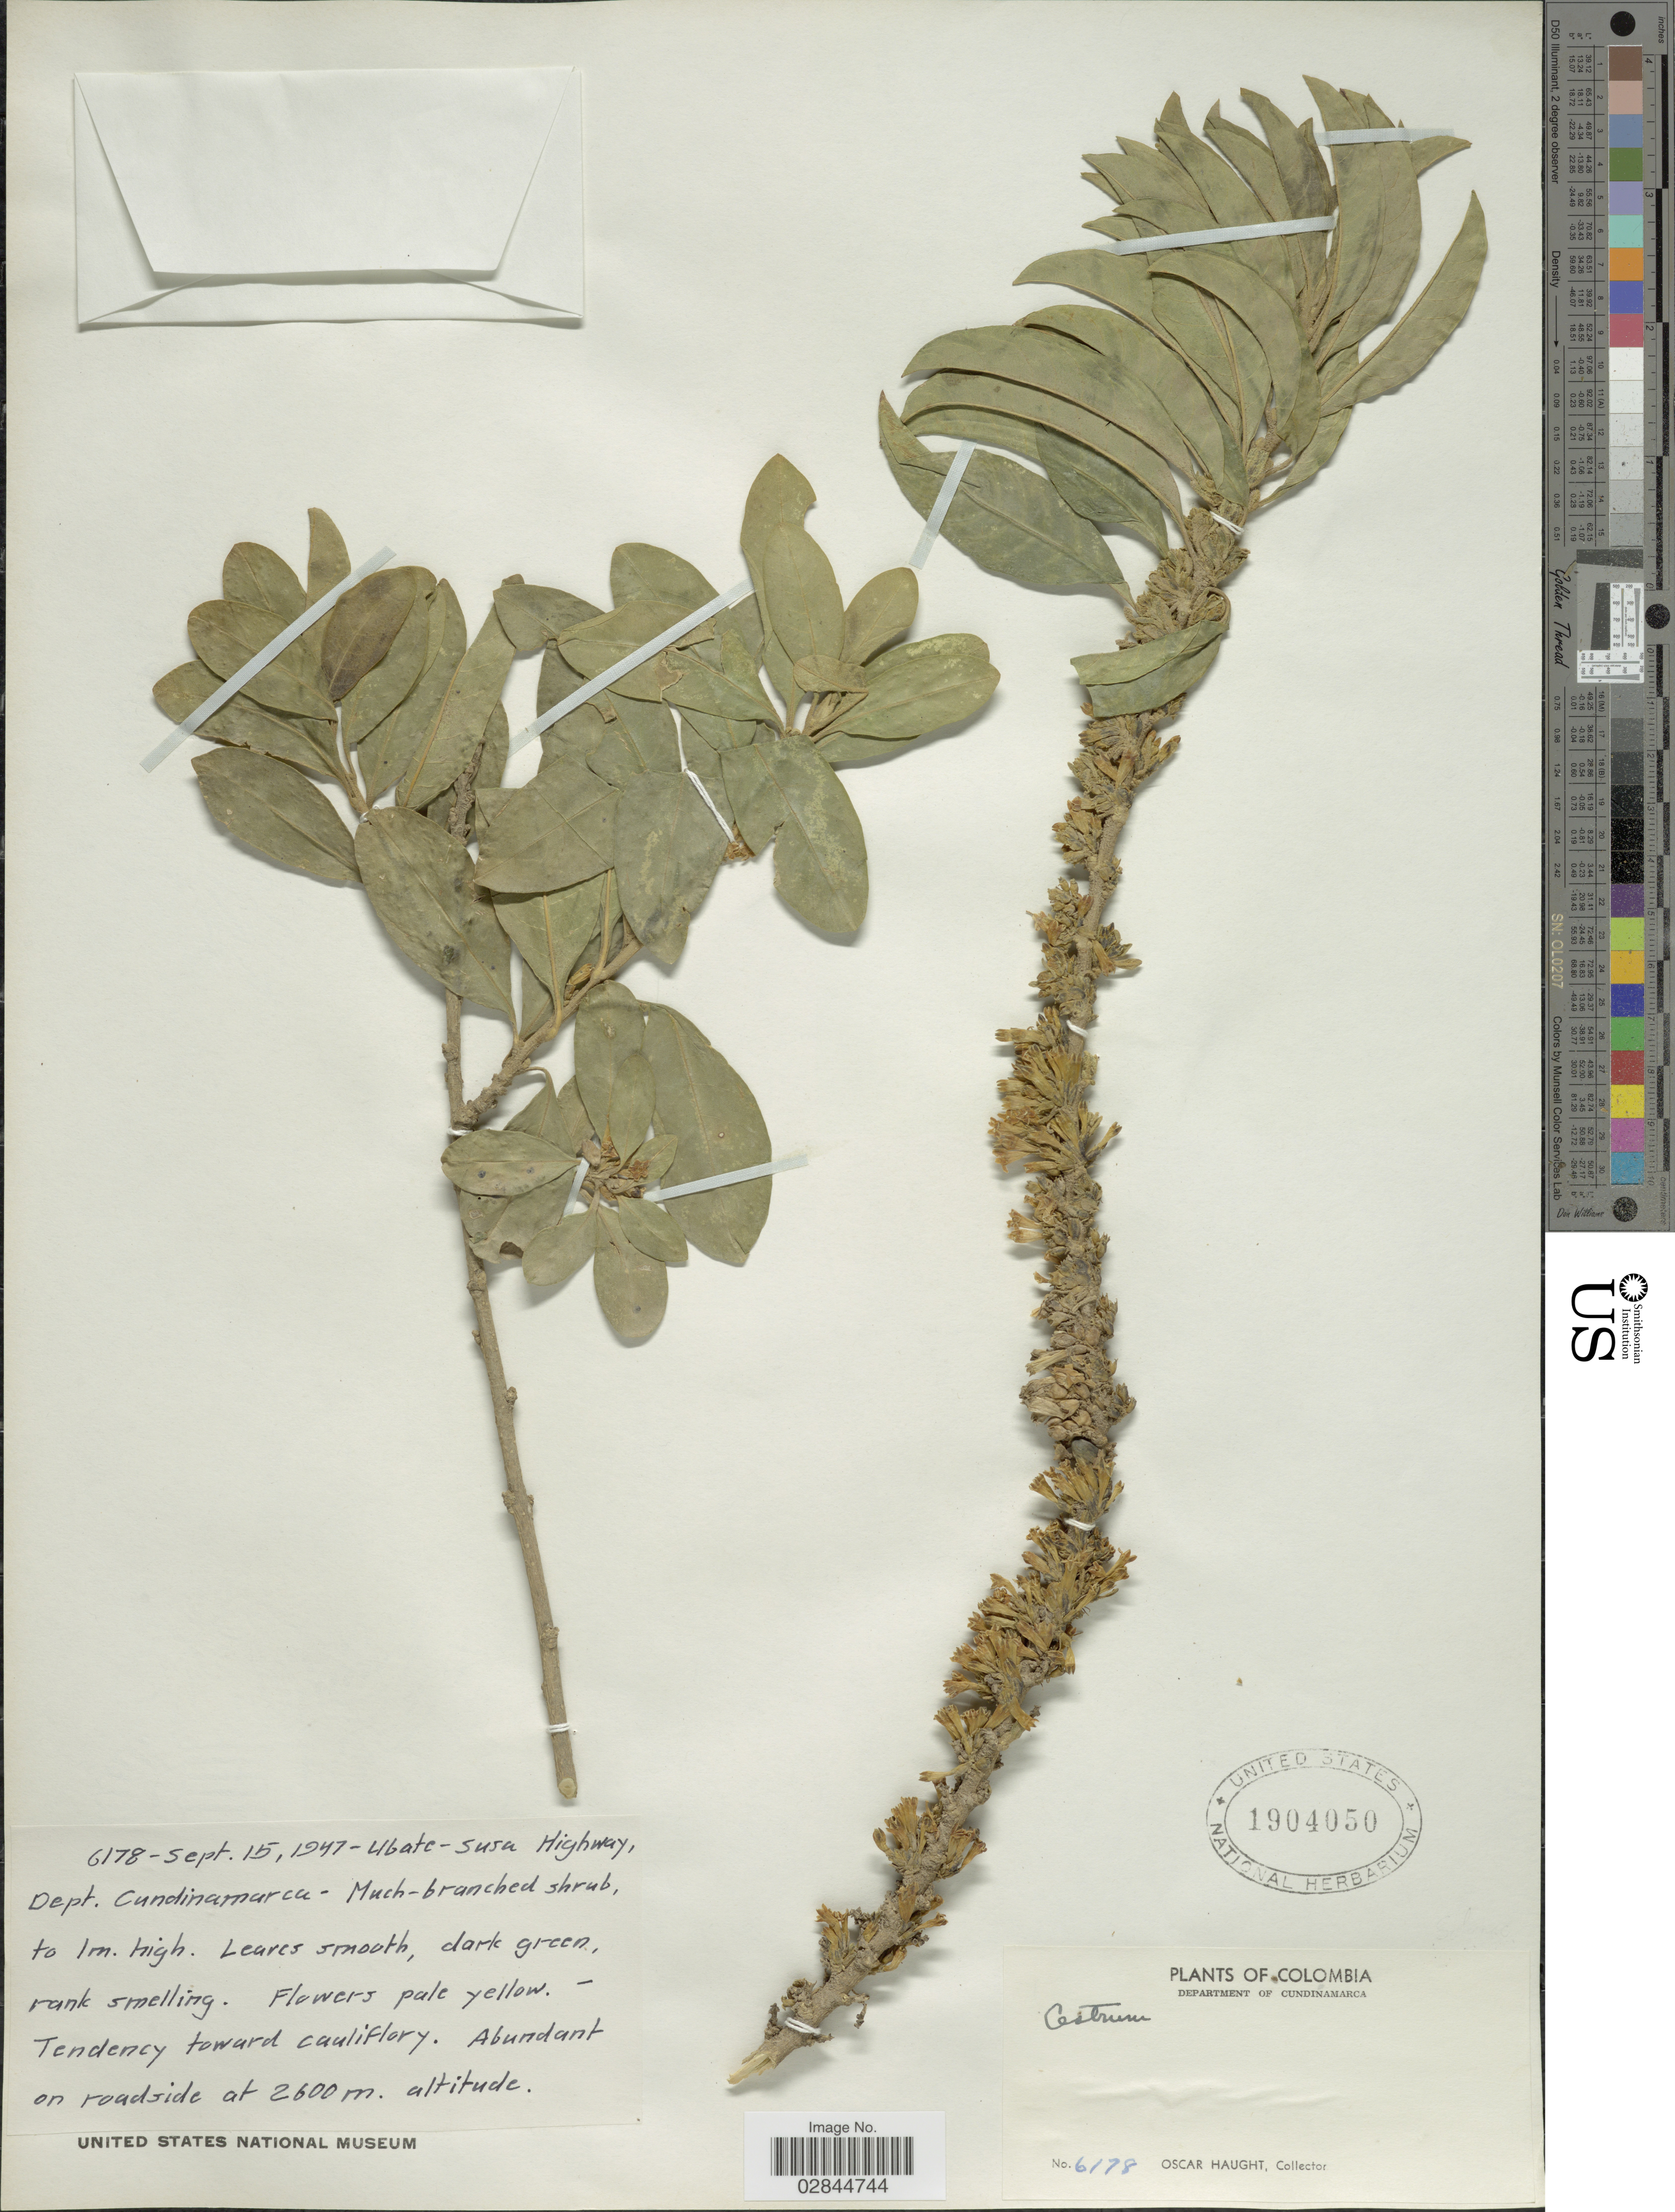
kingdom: Plantae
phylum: Tracheophyta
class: Magnoliopsida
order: Solanales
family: Solanaceae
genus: Cestrum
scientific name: Cestrum mutisii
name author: Willd. ex Roem. & Schult.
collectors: O. Haught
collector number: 6178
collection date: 1947-09-15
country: Colombia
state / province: Cundinamarca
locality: Ubate- Susa Highway, Dept. Cundinamarca.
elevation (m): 2600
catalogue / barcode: US 1904050